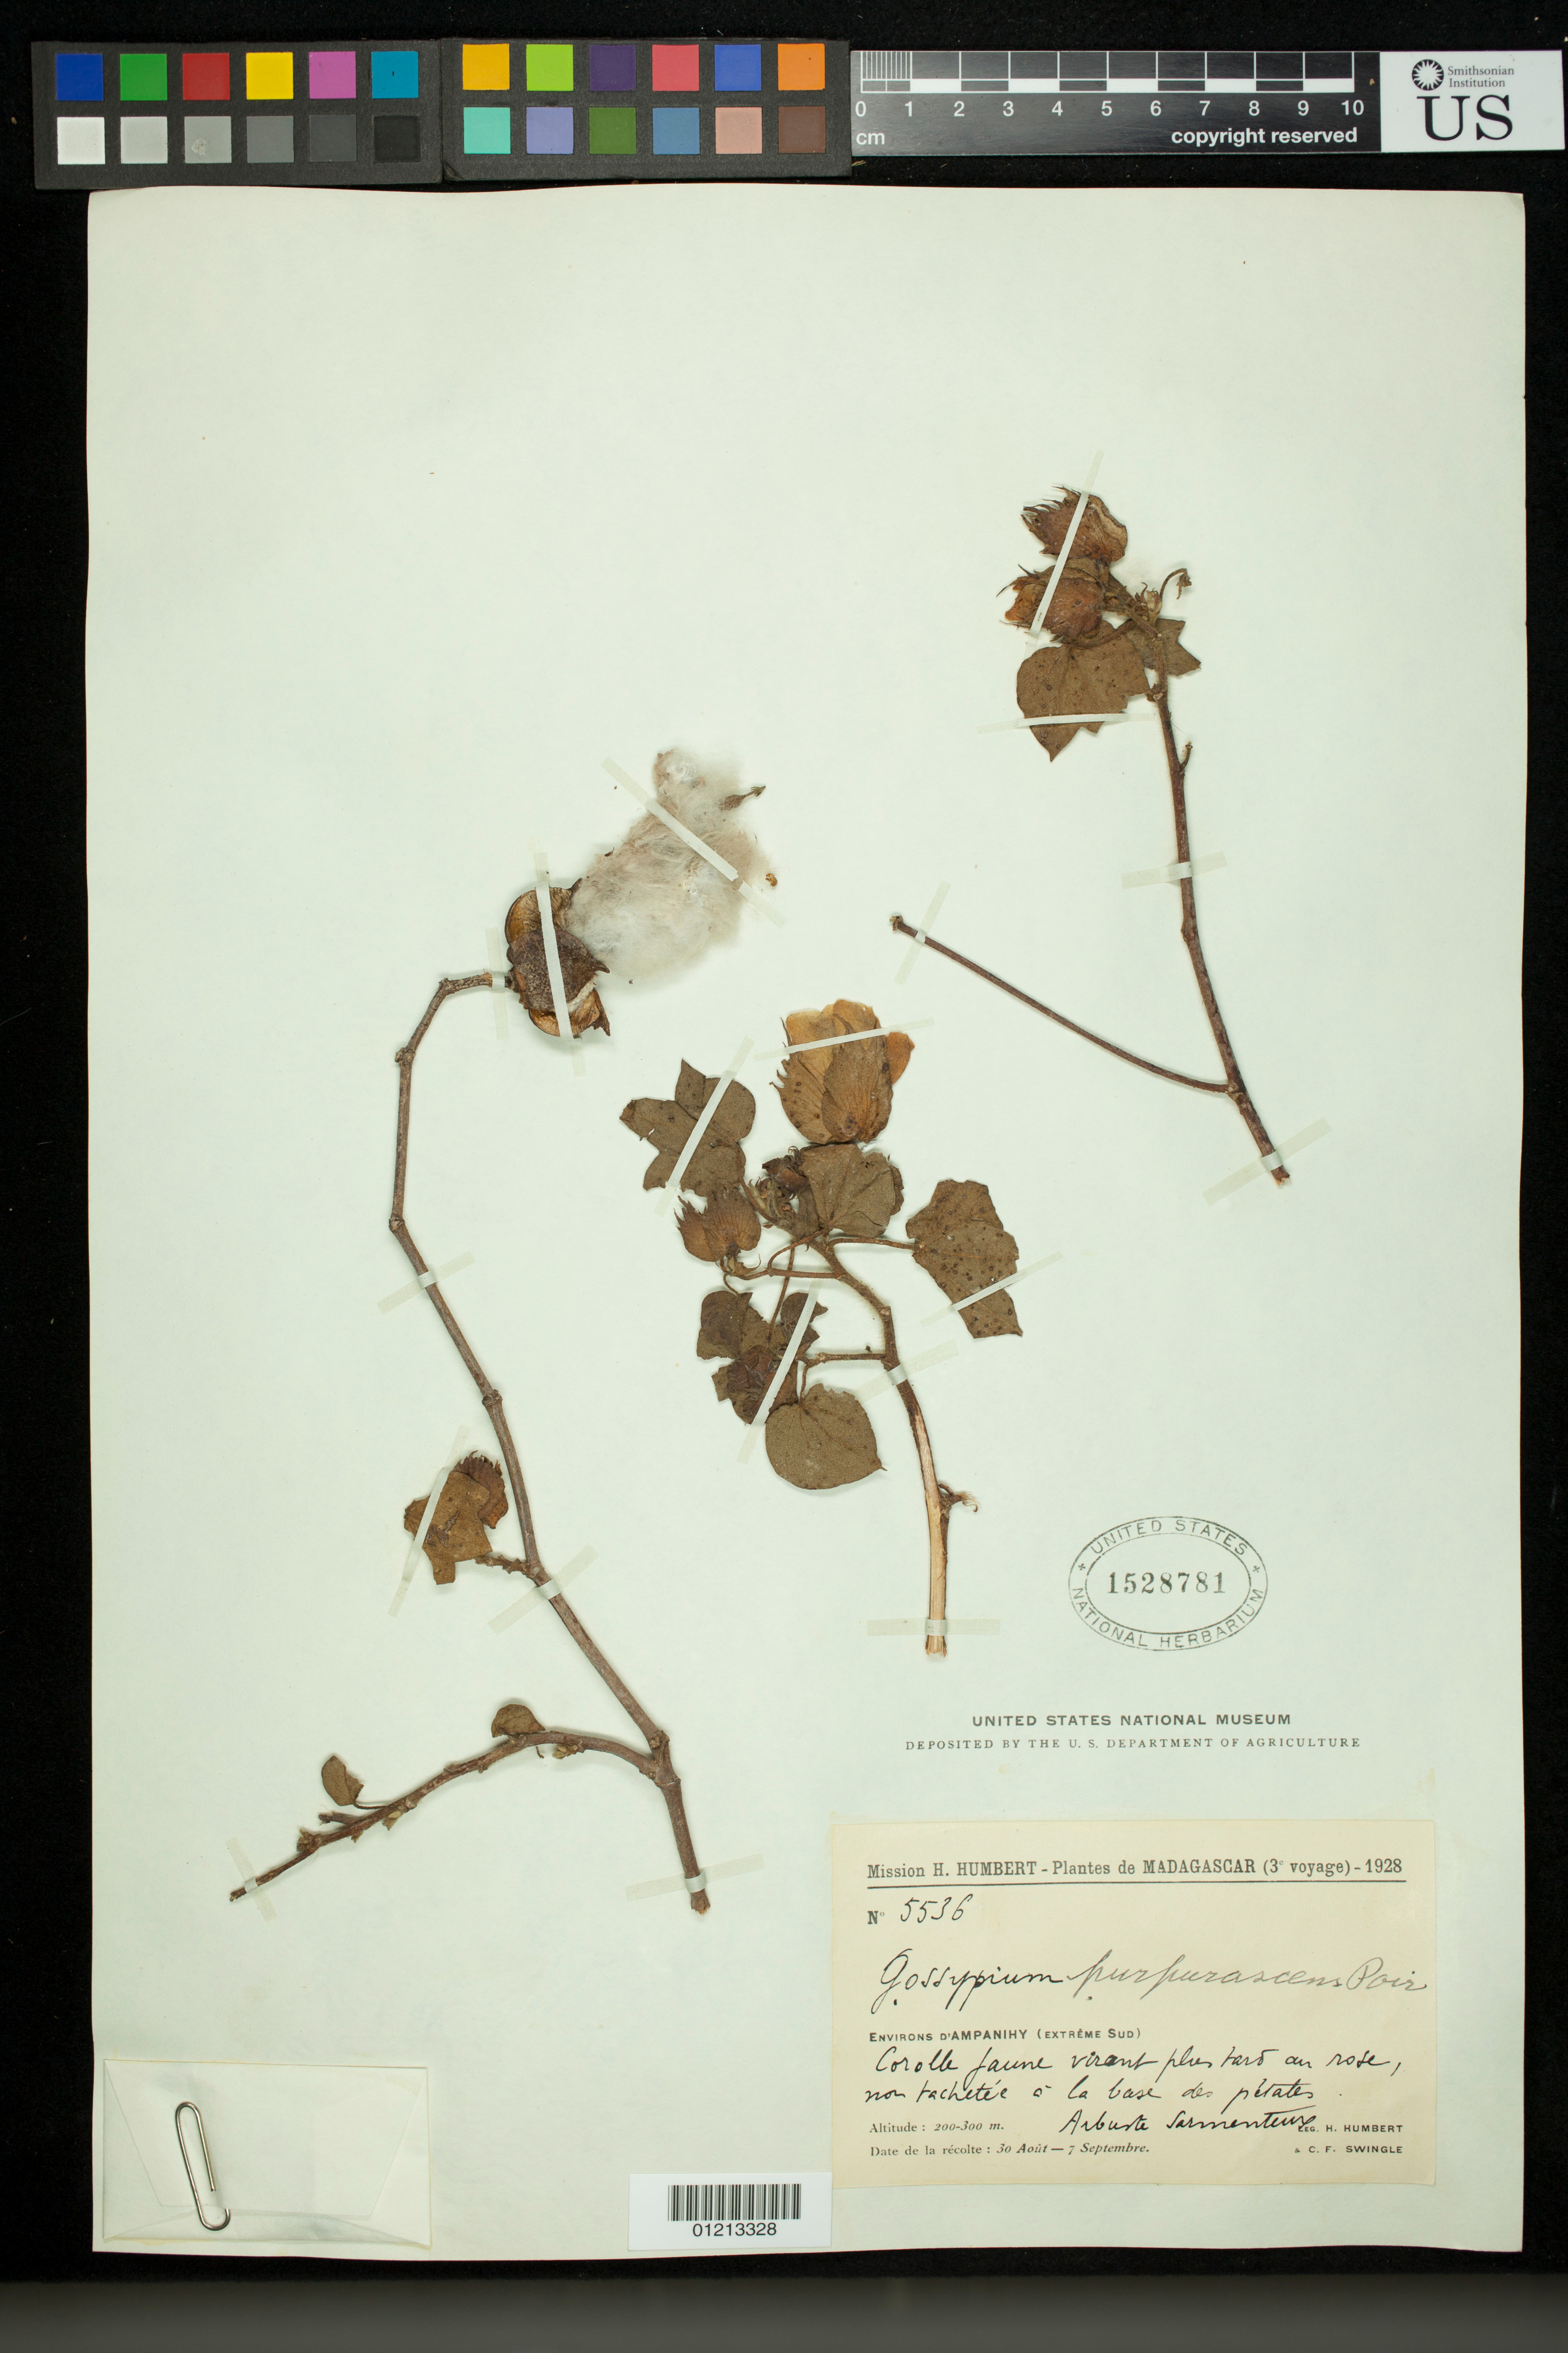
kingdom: Plantae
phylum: Tracheophyta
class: Magnoliopsida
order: Malvales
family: Malvaceae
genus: Gossypium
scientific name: Gossypium purpurascens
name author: Poir.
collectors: H. Humbert & C. Swingle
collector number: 5536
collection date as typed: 30 Aug 1928 to 07 Sep 1928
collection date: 1928-08-30/1928-09-07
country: Madagascar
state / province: Atsimo-Andrefana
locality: D'Ampanihy (extreme Sud)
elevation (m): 200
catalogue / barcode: US 1528781